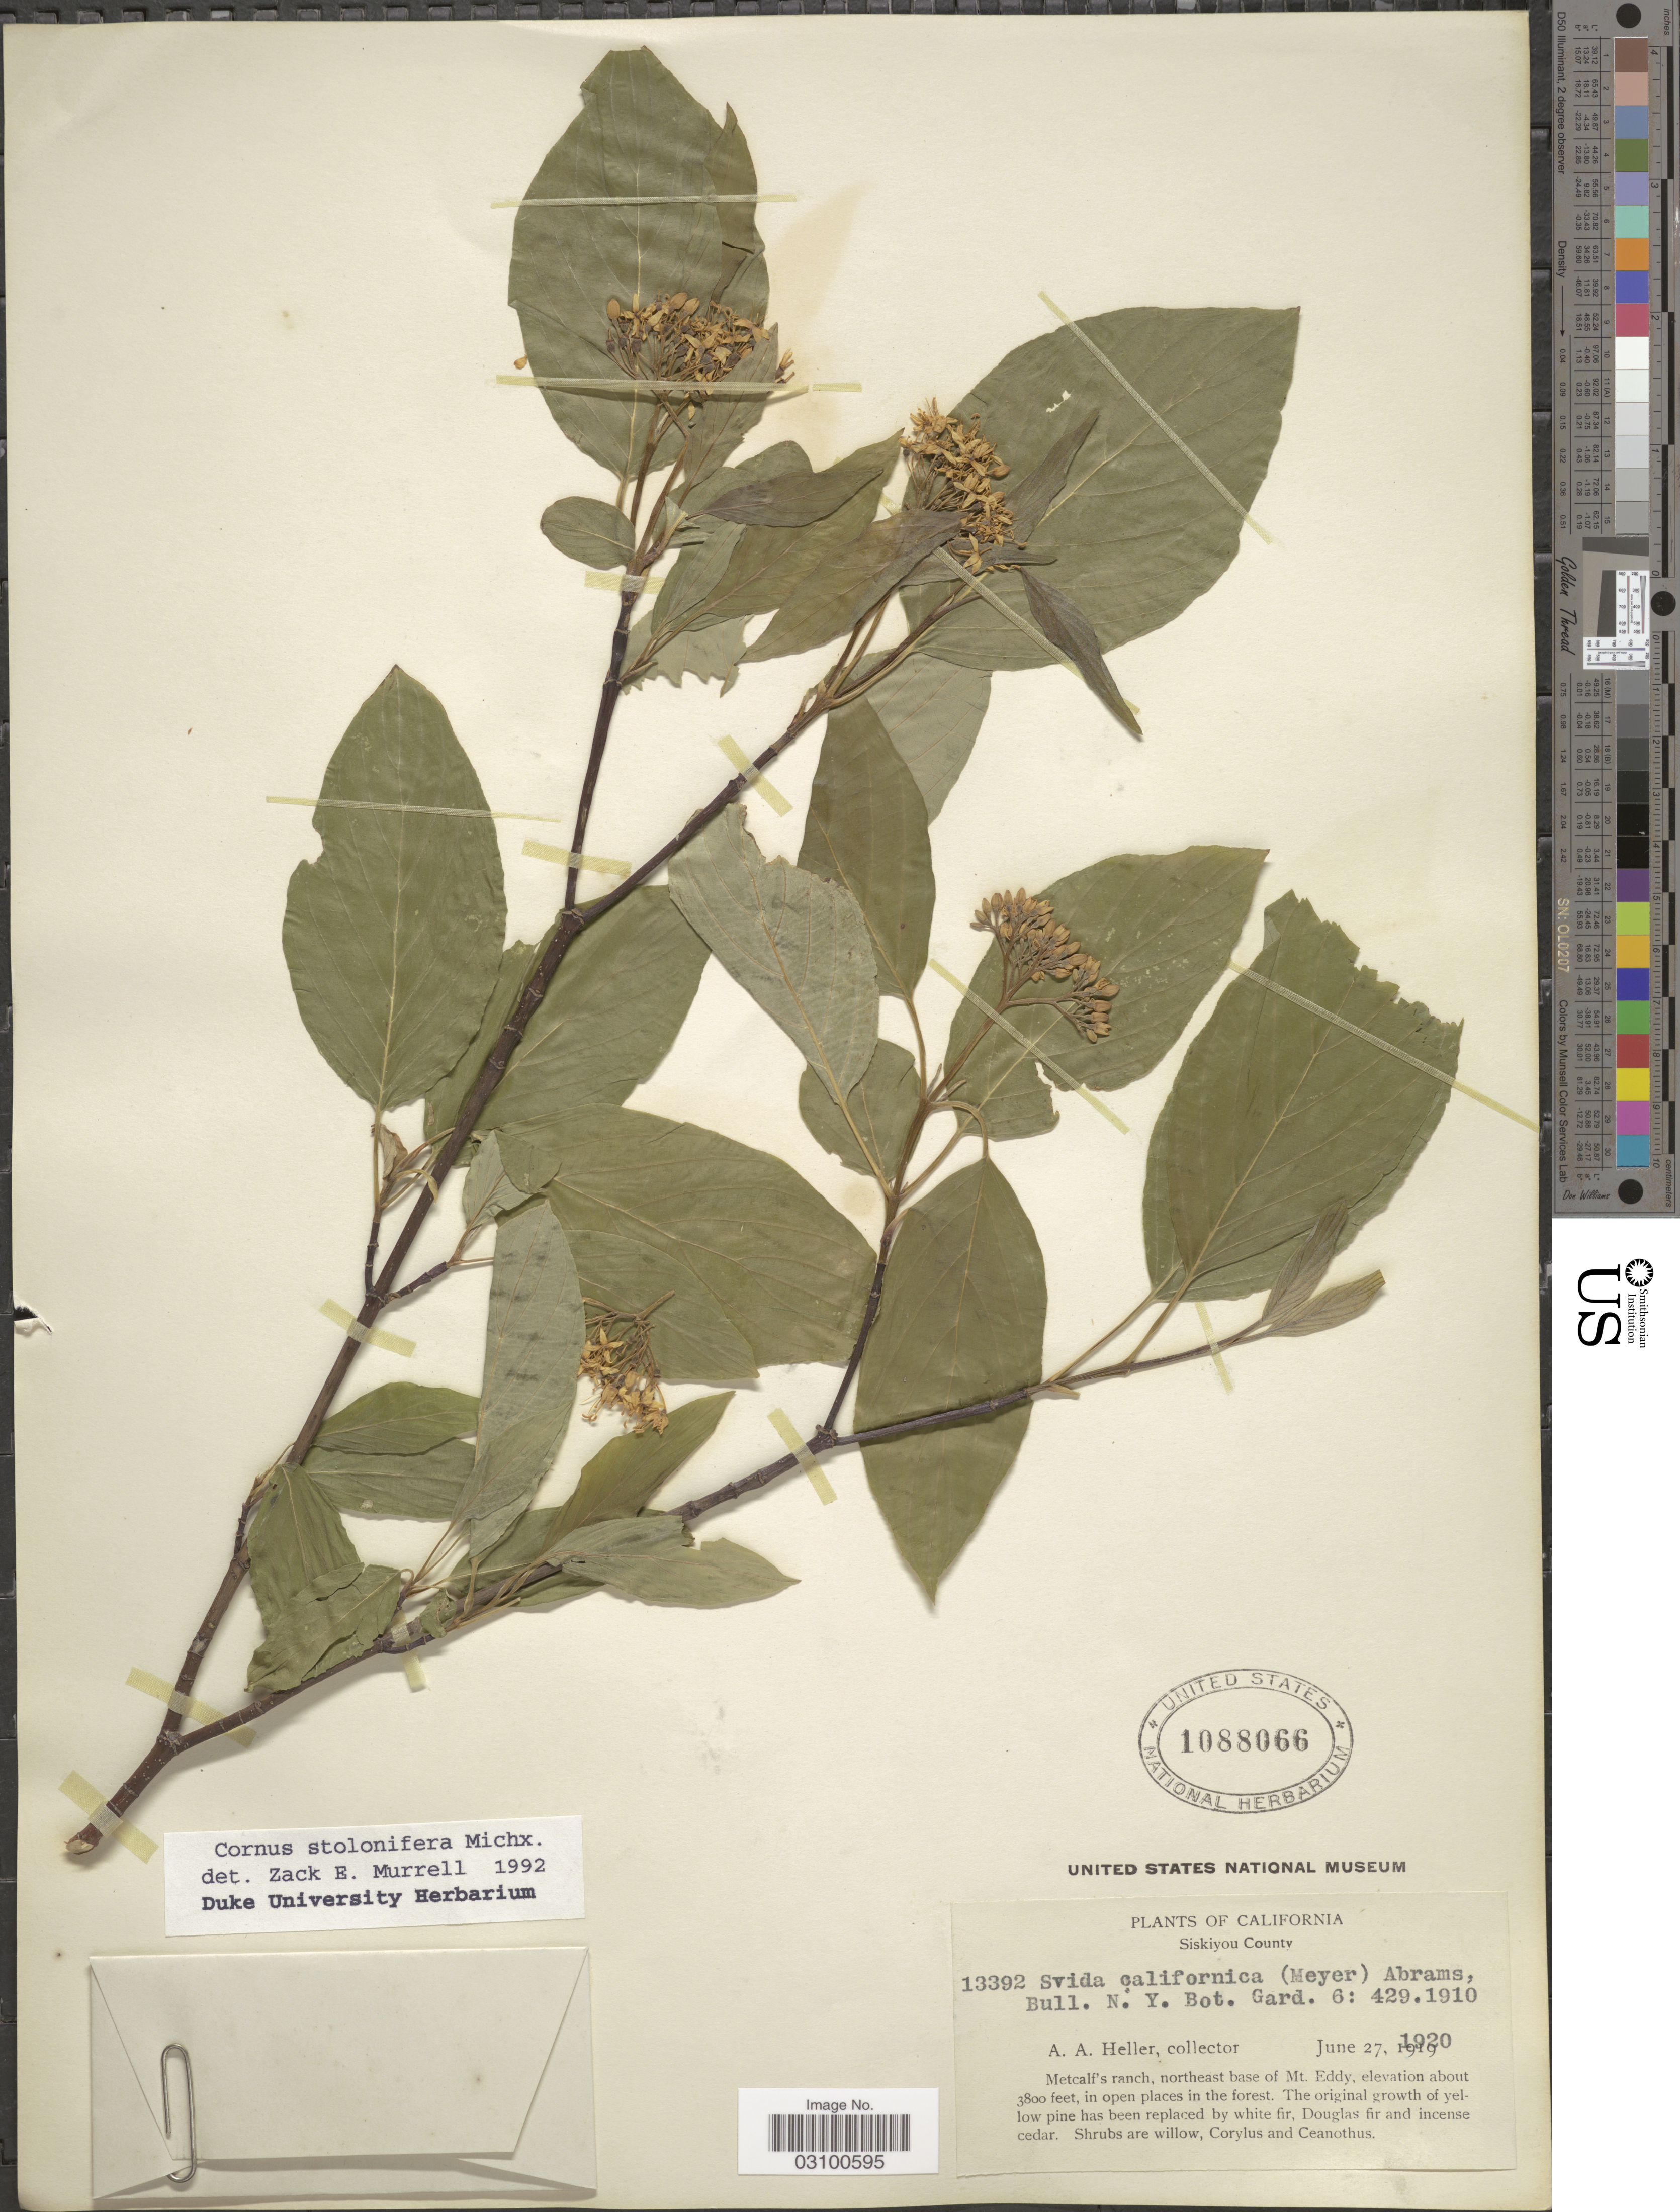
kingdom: Plantae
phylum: Tracheophyta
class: Magnoliopsida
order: Cornales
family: Cornaceae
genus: Cornus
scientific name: Cornus sericea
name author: L.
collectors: A. A. Heller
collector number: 13392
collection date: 1920-06-27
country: United States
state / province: California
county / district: Siskiyou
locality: Siskiyou County. Metcalf's ranch, northeast base of Mt. Eddy.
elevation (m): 1158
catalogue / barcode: US 1088066